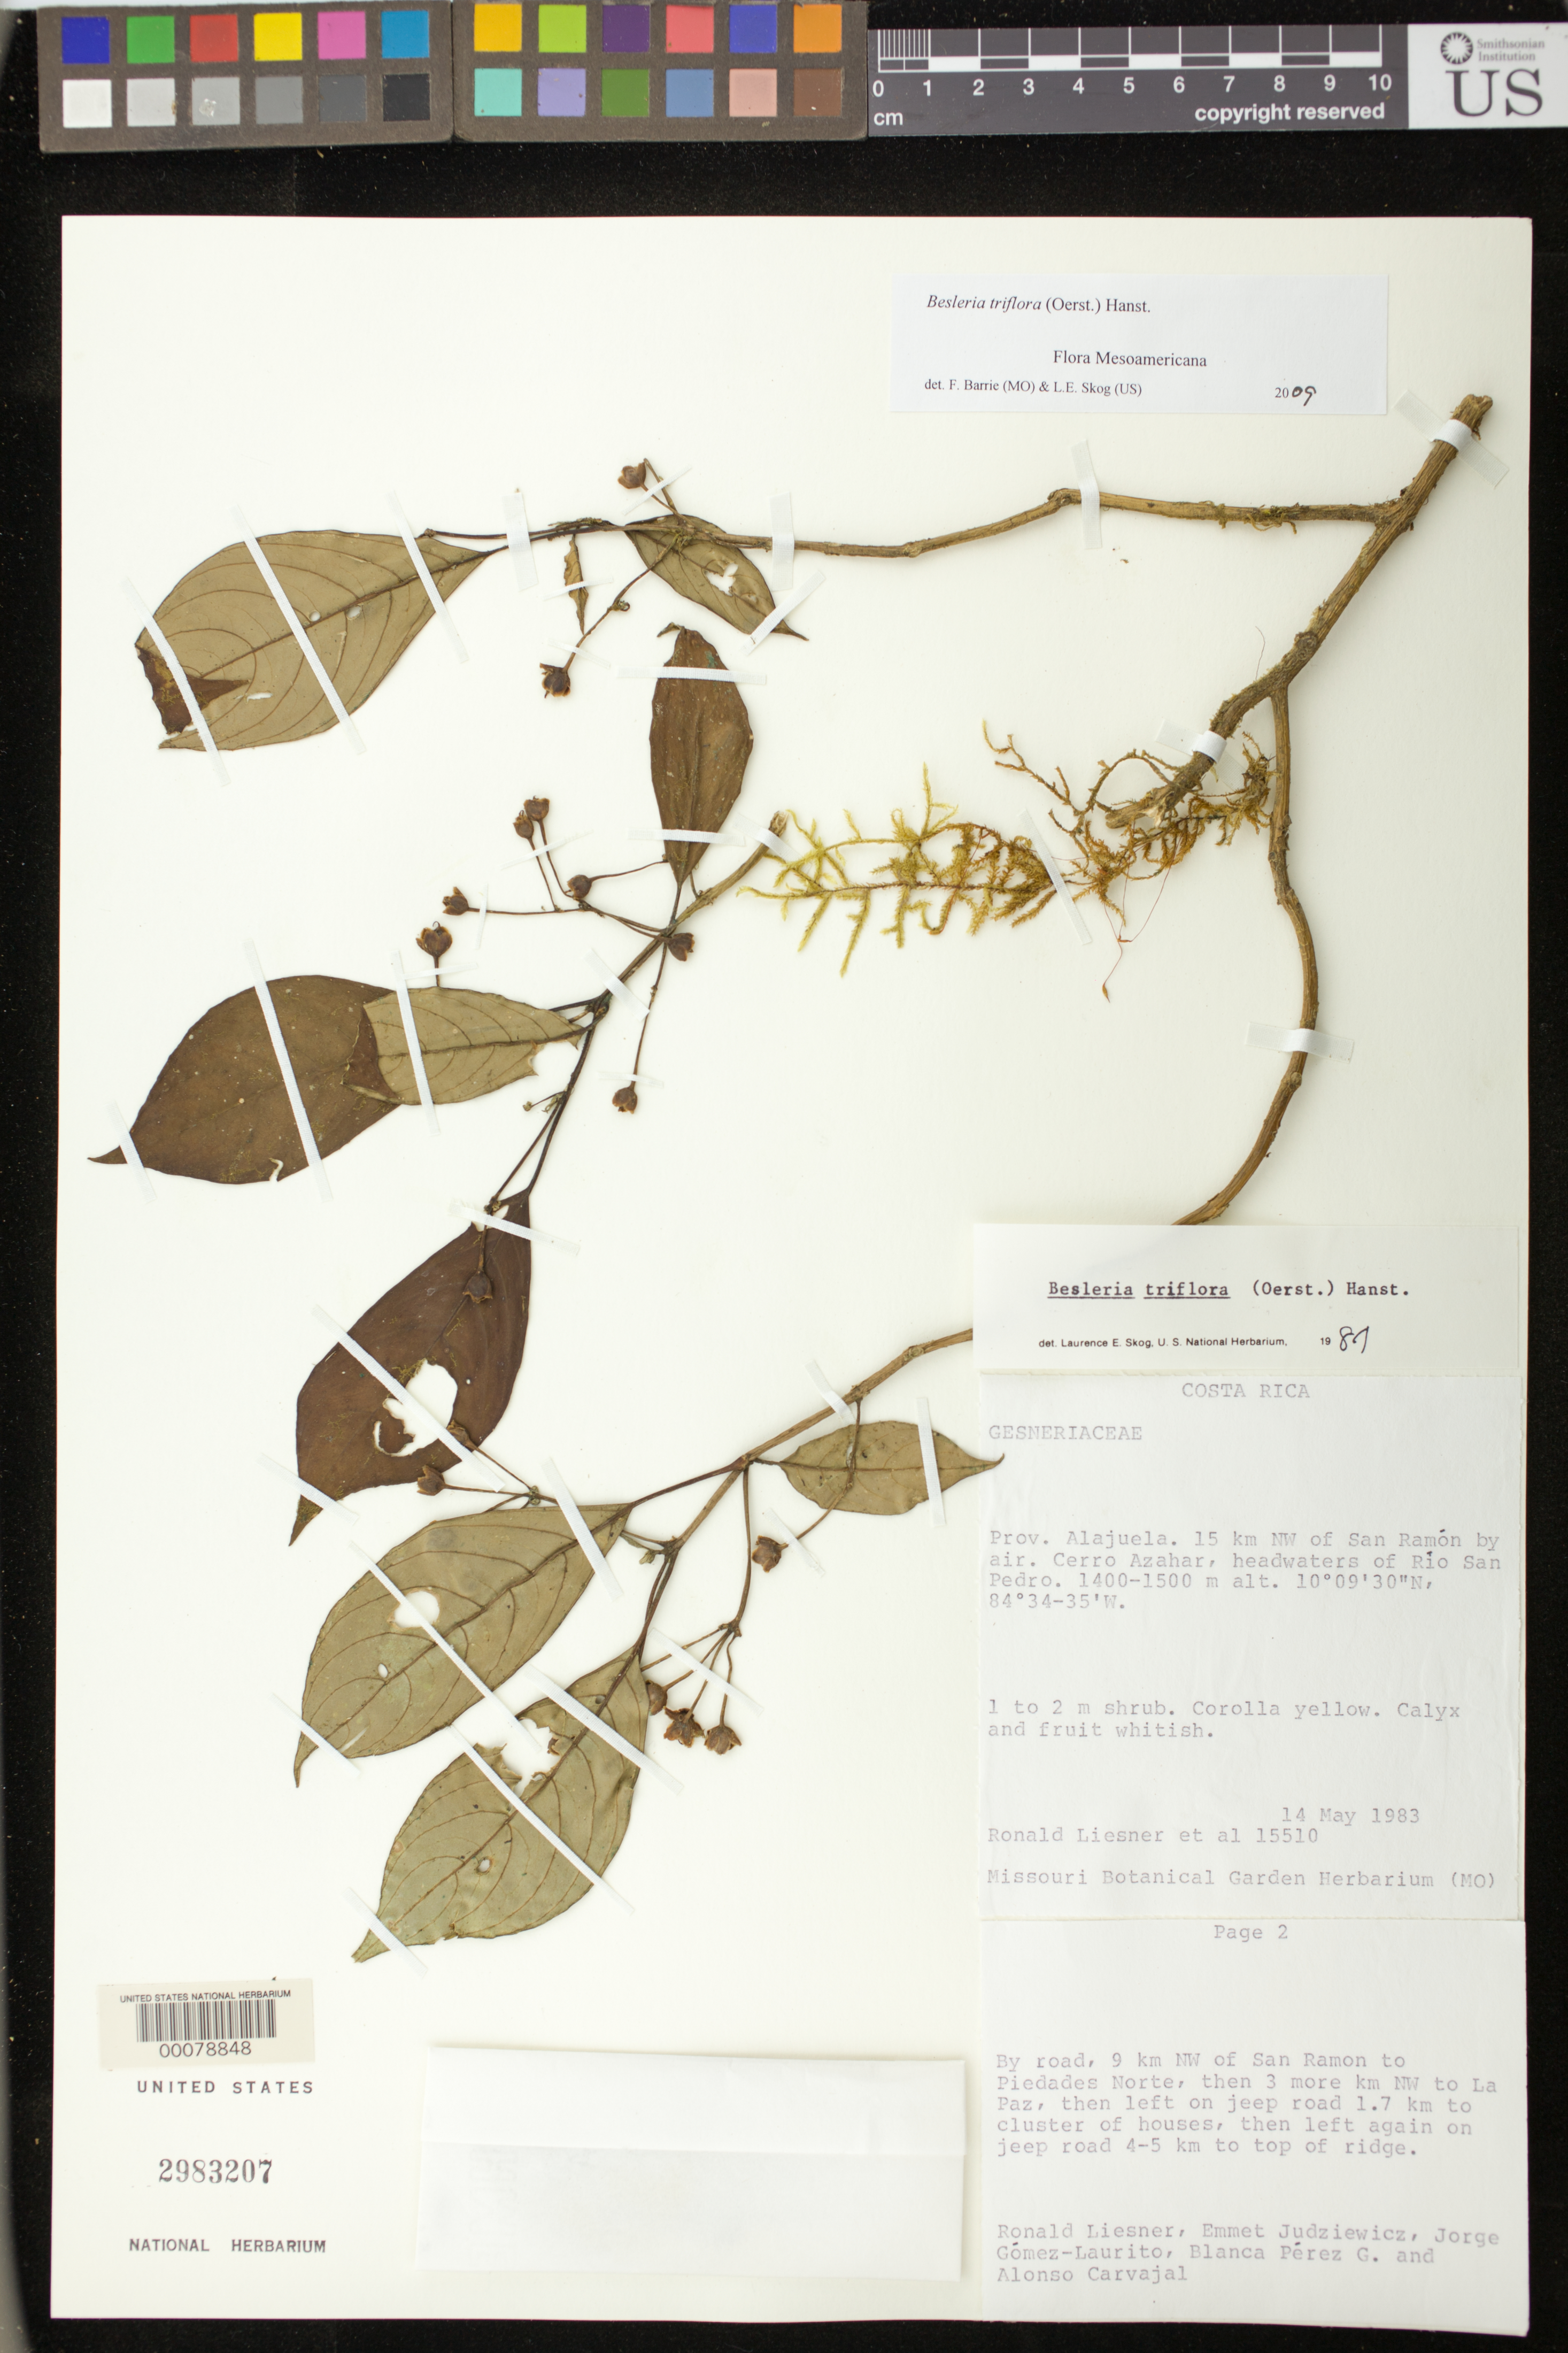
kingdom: Plantae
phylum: Tracheophyta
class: Magnoliopsida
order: Lamiales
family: Gesneriaceae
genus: Besleria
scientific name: Besleria triflora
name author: (Oerst.) Hanst.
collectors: R. L. Liesner, E. J. Judziewicz, J. A. Gómez-Laurito, B. Perez G. & A. Carvajal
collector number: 15510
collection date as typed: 14 May 1983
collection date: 1983-05-14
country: Costa Rica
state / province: Alajuela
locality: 15 km NW of San Ramon by air, Cerro Azahar, headwaters of Rio San Pedro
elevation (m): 1400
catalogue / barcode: US 2983207